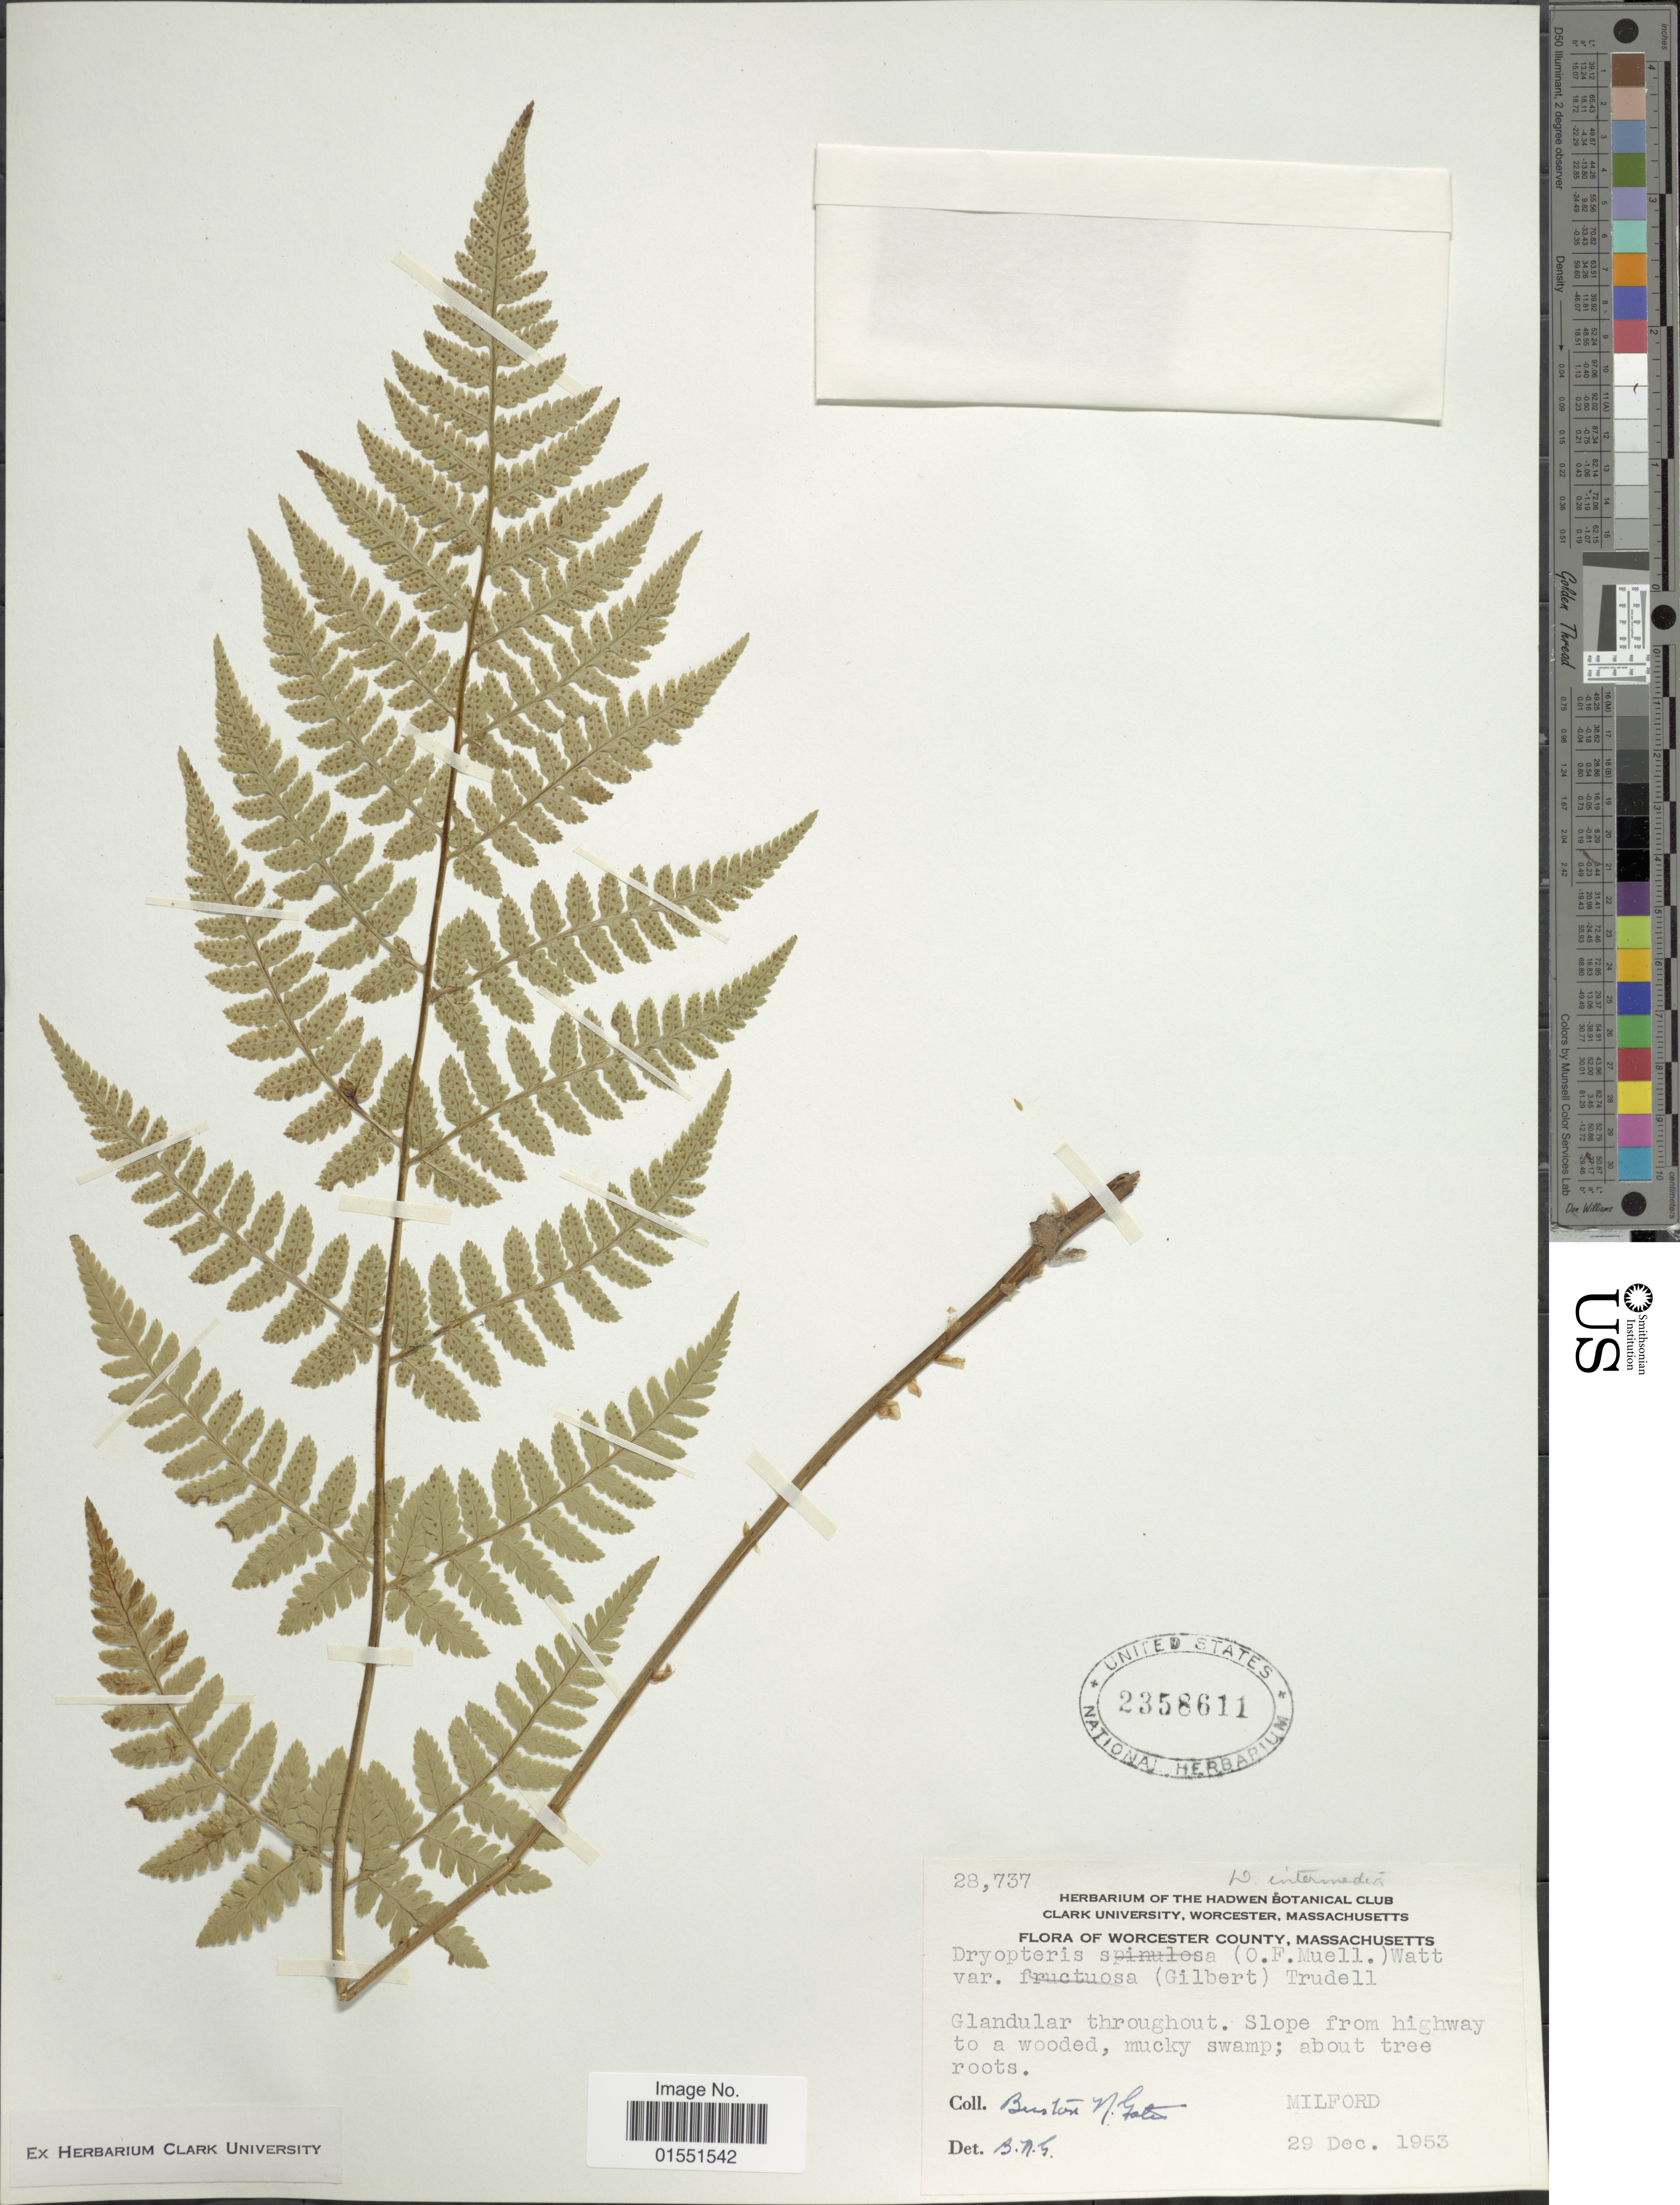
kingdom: Plantae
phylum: Tracheophyta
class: Polypodiopsida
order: Polypodiales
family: Dryopteridaceae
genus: Dryopteris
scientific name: Dryopteris intermedia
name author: (Muhl.) A. Gray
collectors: B. N. Gates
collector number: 28737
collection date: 1953-12-29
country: United States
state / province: Massachusetts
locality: Worcester County, Slope from highway to a wooded, mucky swamp. Milford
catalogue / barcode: US 2358611